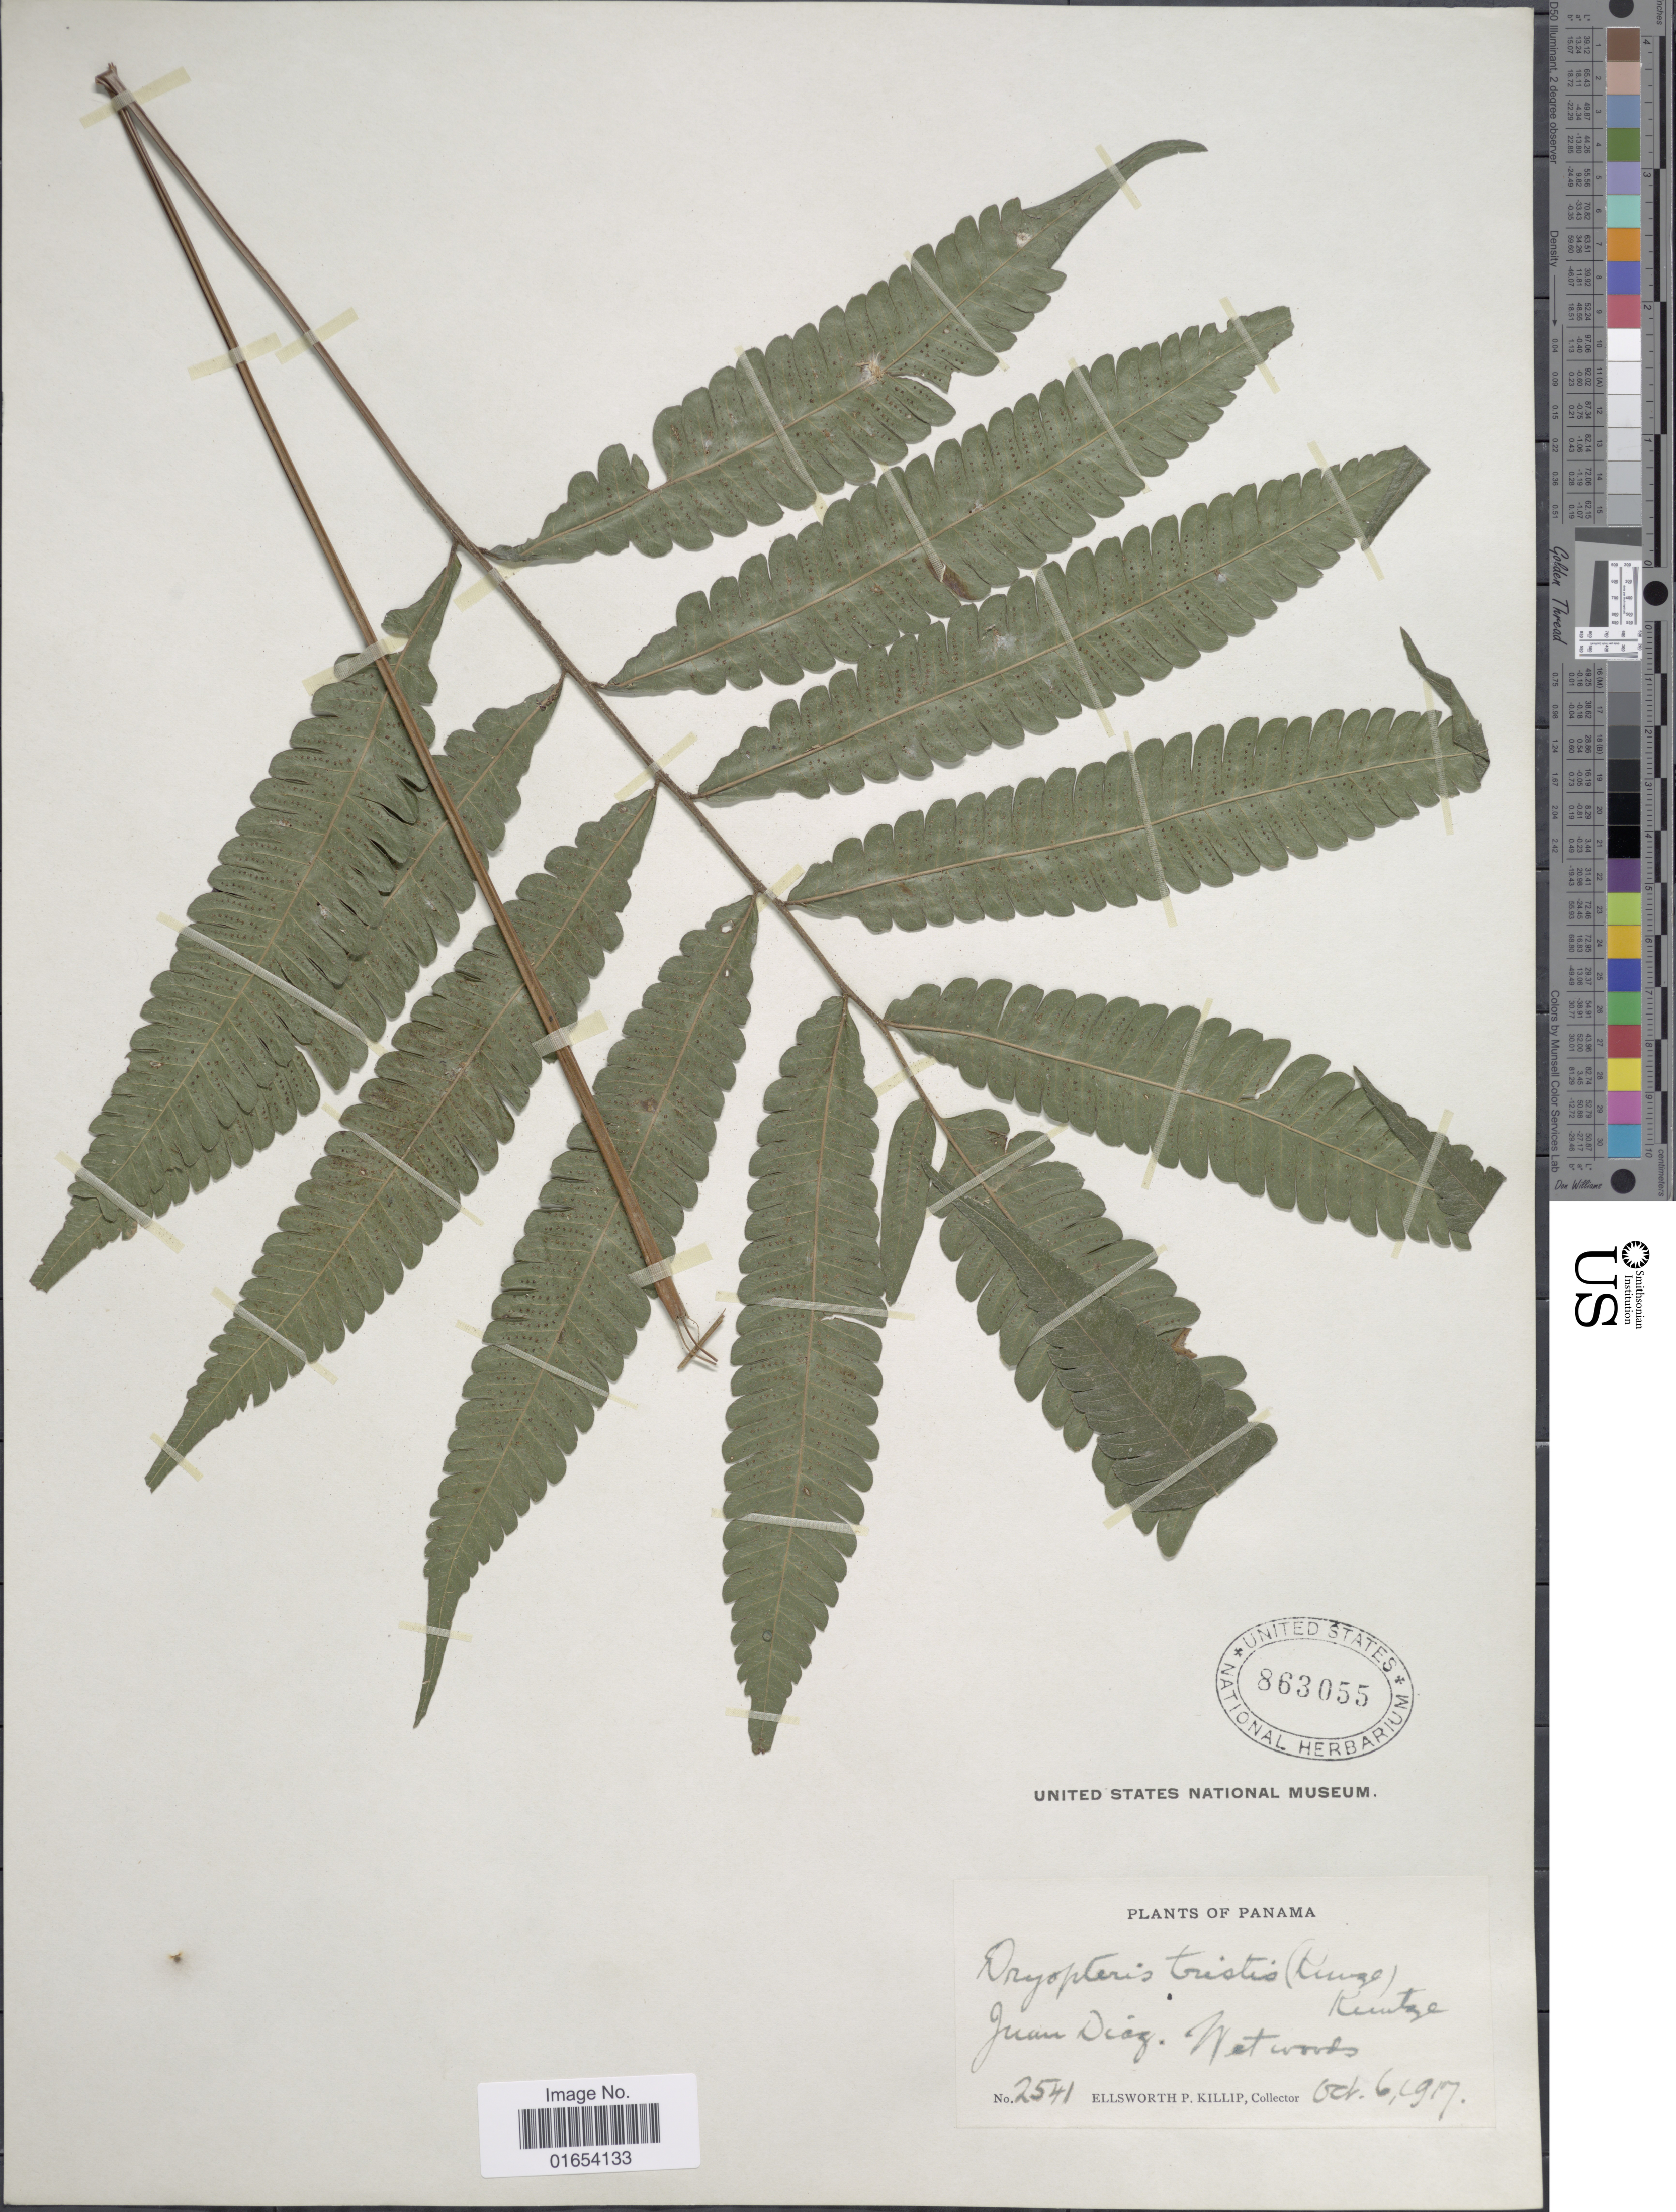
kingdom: Plantae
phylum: Tracheophyta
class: Polypodiopsida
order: Polypodiales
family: Thelypteridaceae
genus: Goniopteris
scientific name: Goniopteris nicaraguensis (C. Chr.) comb. nov., ined 2015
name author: (C. Chr.)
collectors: E. P. Killip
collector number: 2541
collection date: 1917-10-06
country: Panama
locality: Juan Diaz. Wet woods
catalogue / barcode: US 863055